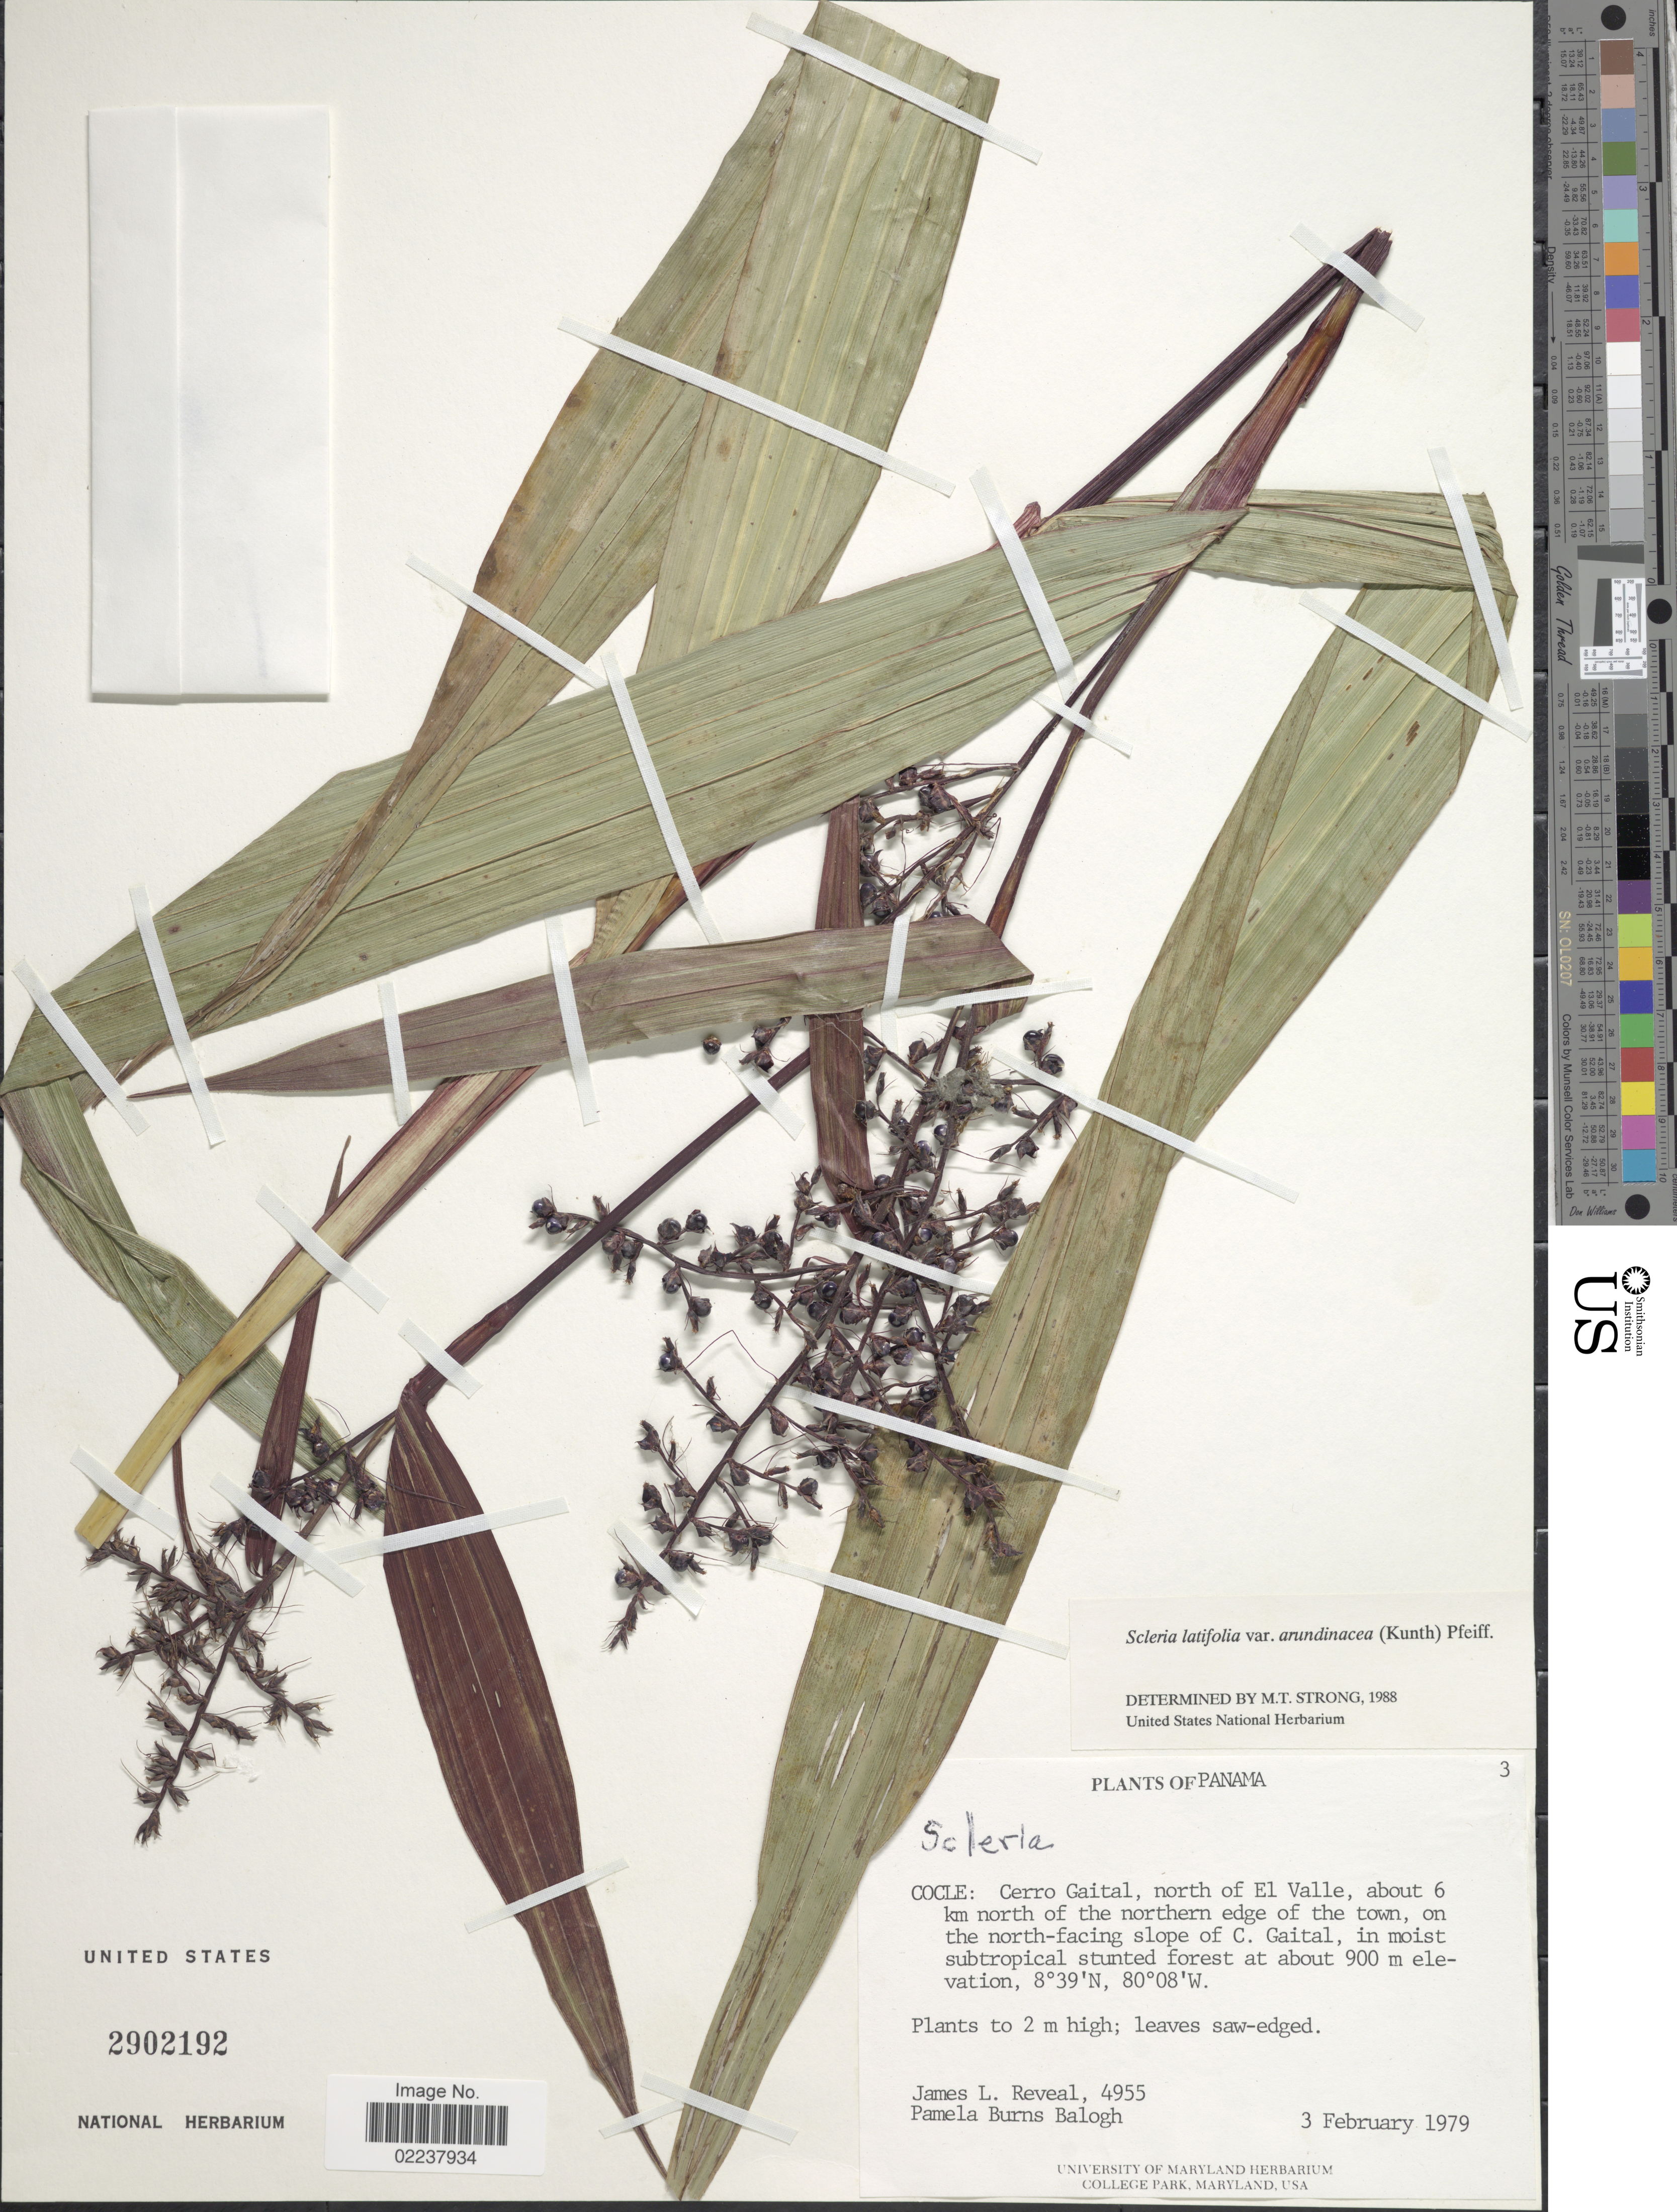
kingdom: Plantae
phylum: Tracheophyta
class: Liliopsida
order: Poales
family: Cyperaceae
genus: Scleria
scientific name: Scleria latifolia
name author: Sw.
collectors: J. L. Reveal & P. Burns-Balogh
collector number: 4955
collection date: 1979-02-03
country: Panama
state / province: Coclé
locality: Cerro Gaital, north of El Valle, about 6 km north of the northern edge of the town, on the north-facing slope of C. Gaital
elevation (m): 900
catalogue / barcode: US 2902192